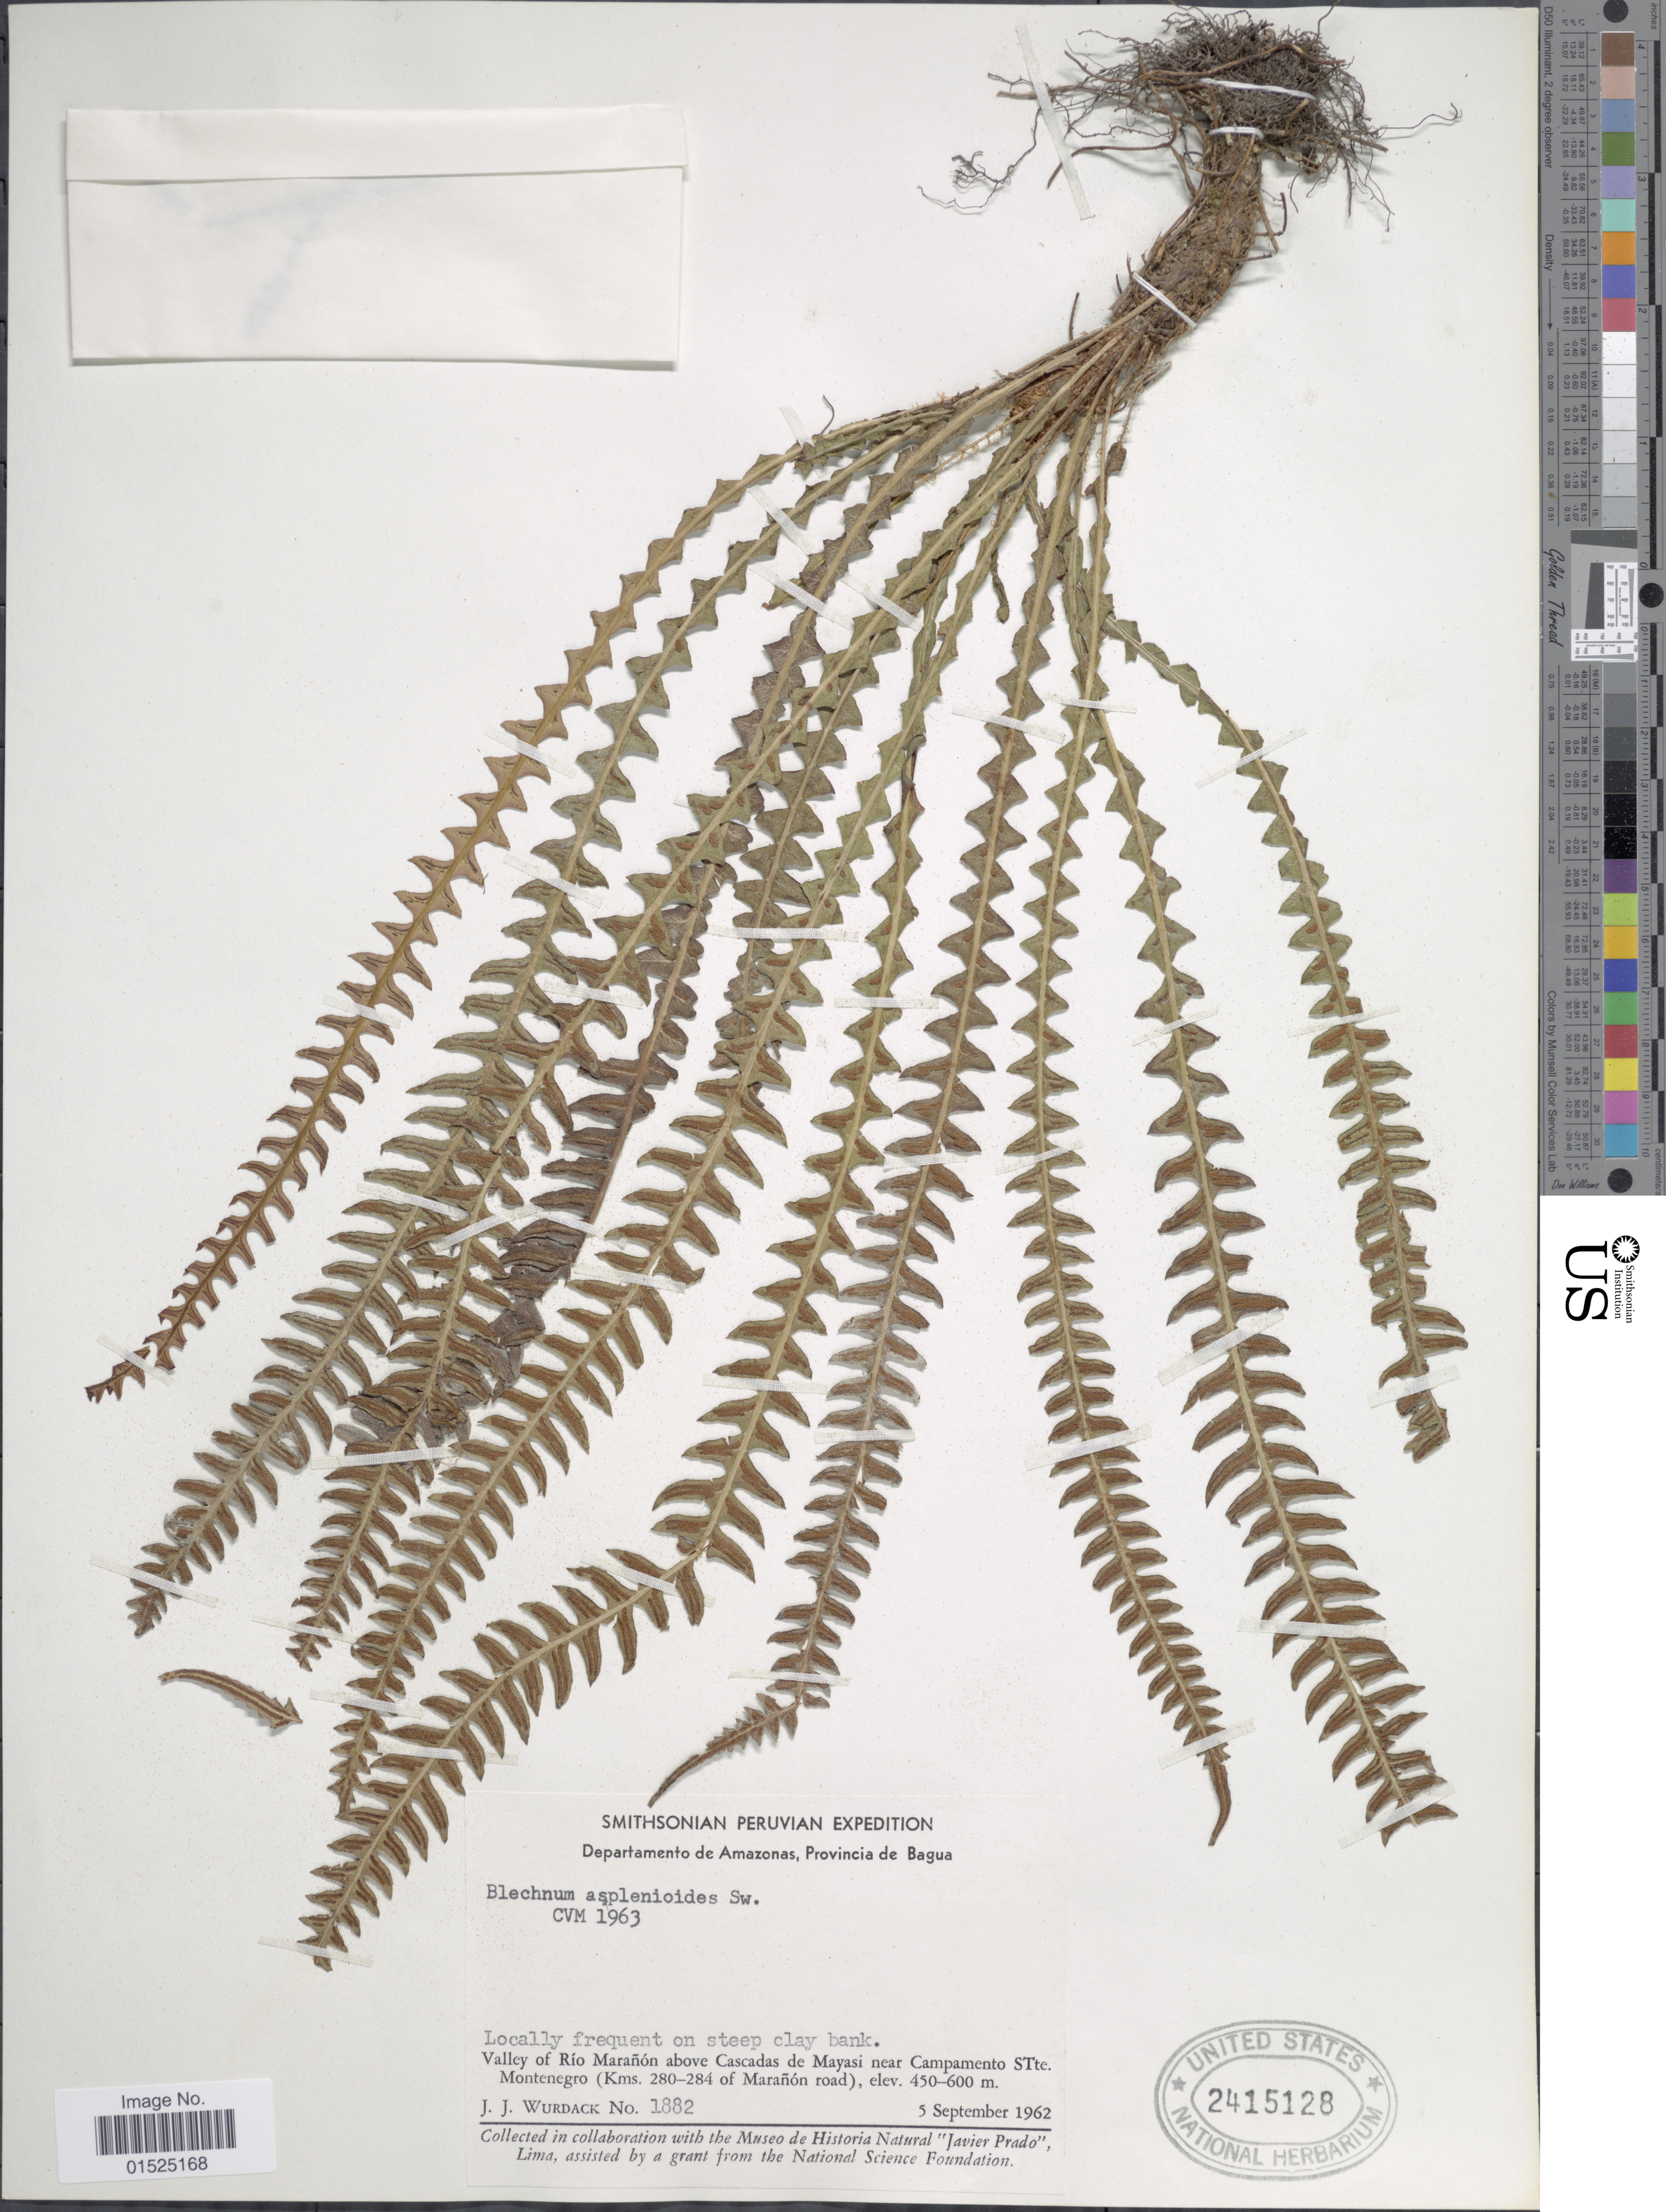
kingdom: Plantae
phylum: Tracheophyta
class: Polypodiopsida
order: Polypodiales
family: Blechnaceae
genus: Blechnum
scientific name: Blechnum asplenioides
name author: Sw.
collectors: J. J. Wurdack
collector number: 1882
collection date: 1962-09-05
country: Peru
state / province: Amazonas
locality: Provincia de Bagua, valley of Rio Maranon above Cascadas de Mayasi near Campament STte. Montenegro (Kms. 280-284 of Maranon road)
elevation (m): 450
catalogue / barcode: US 2415128